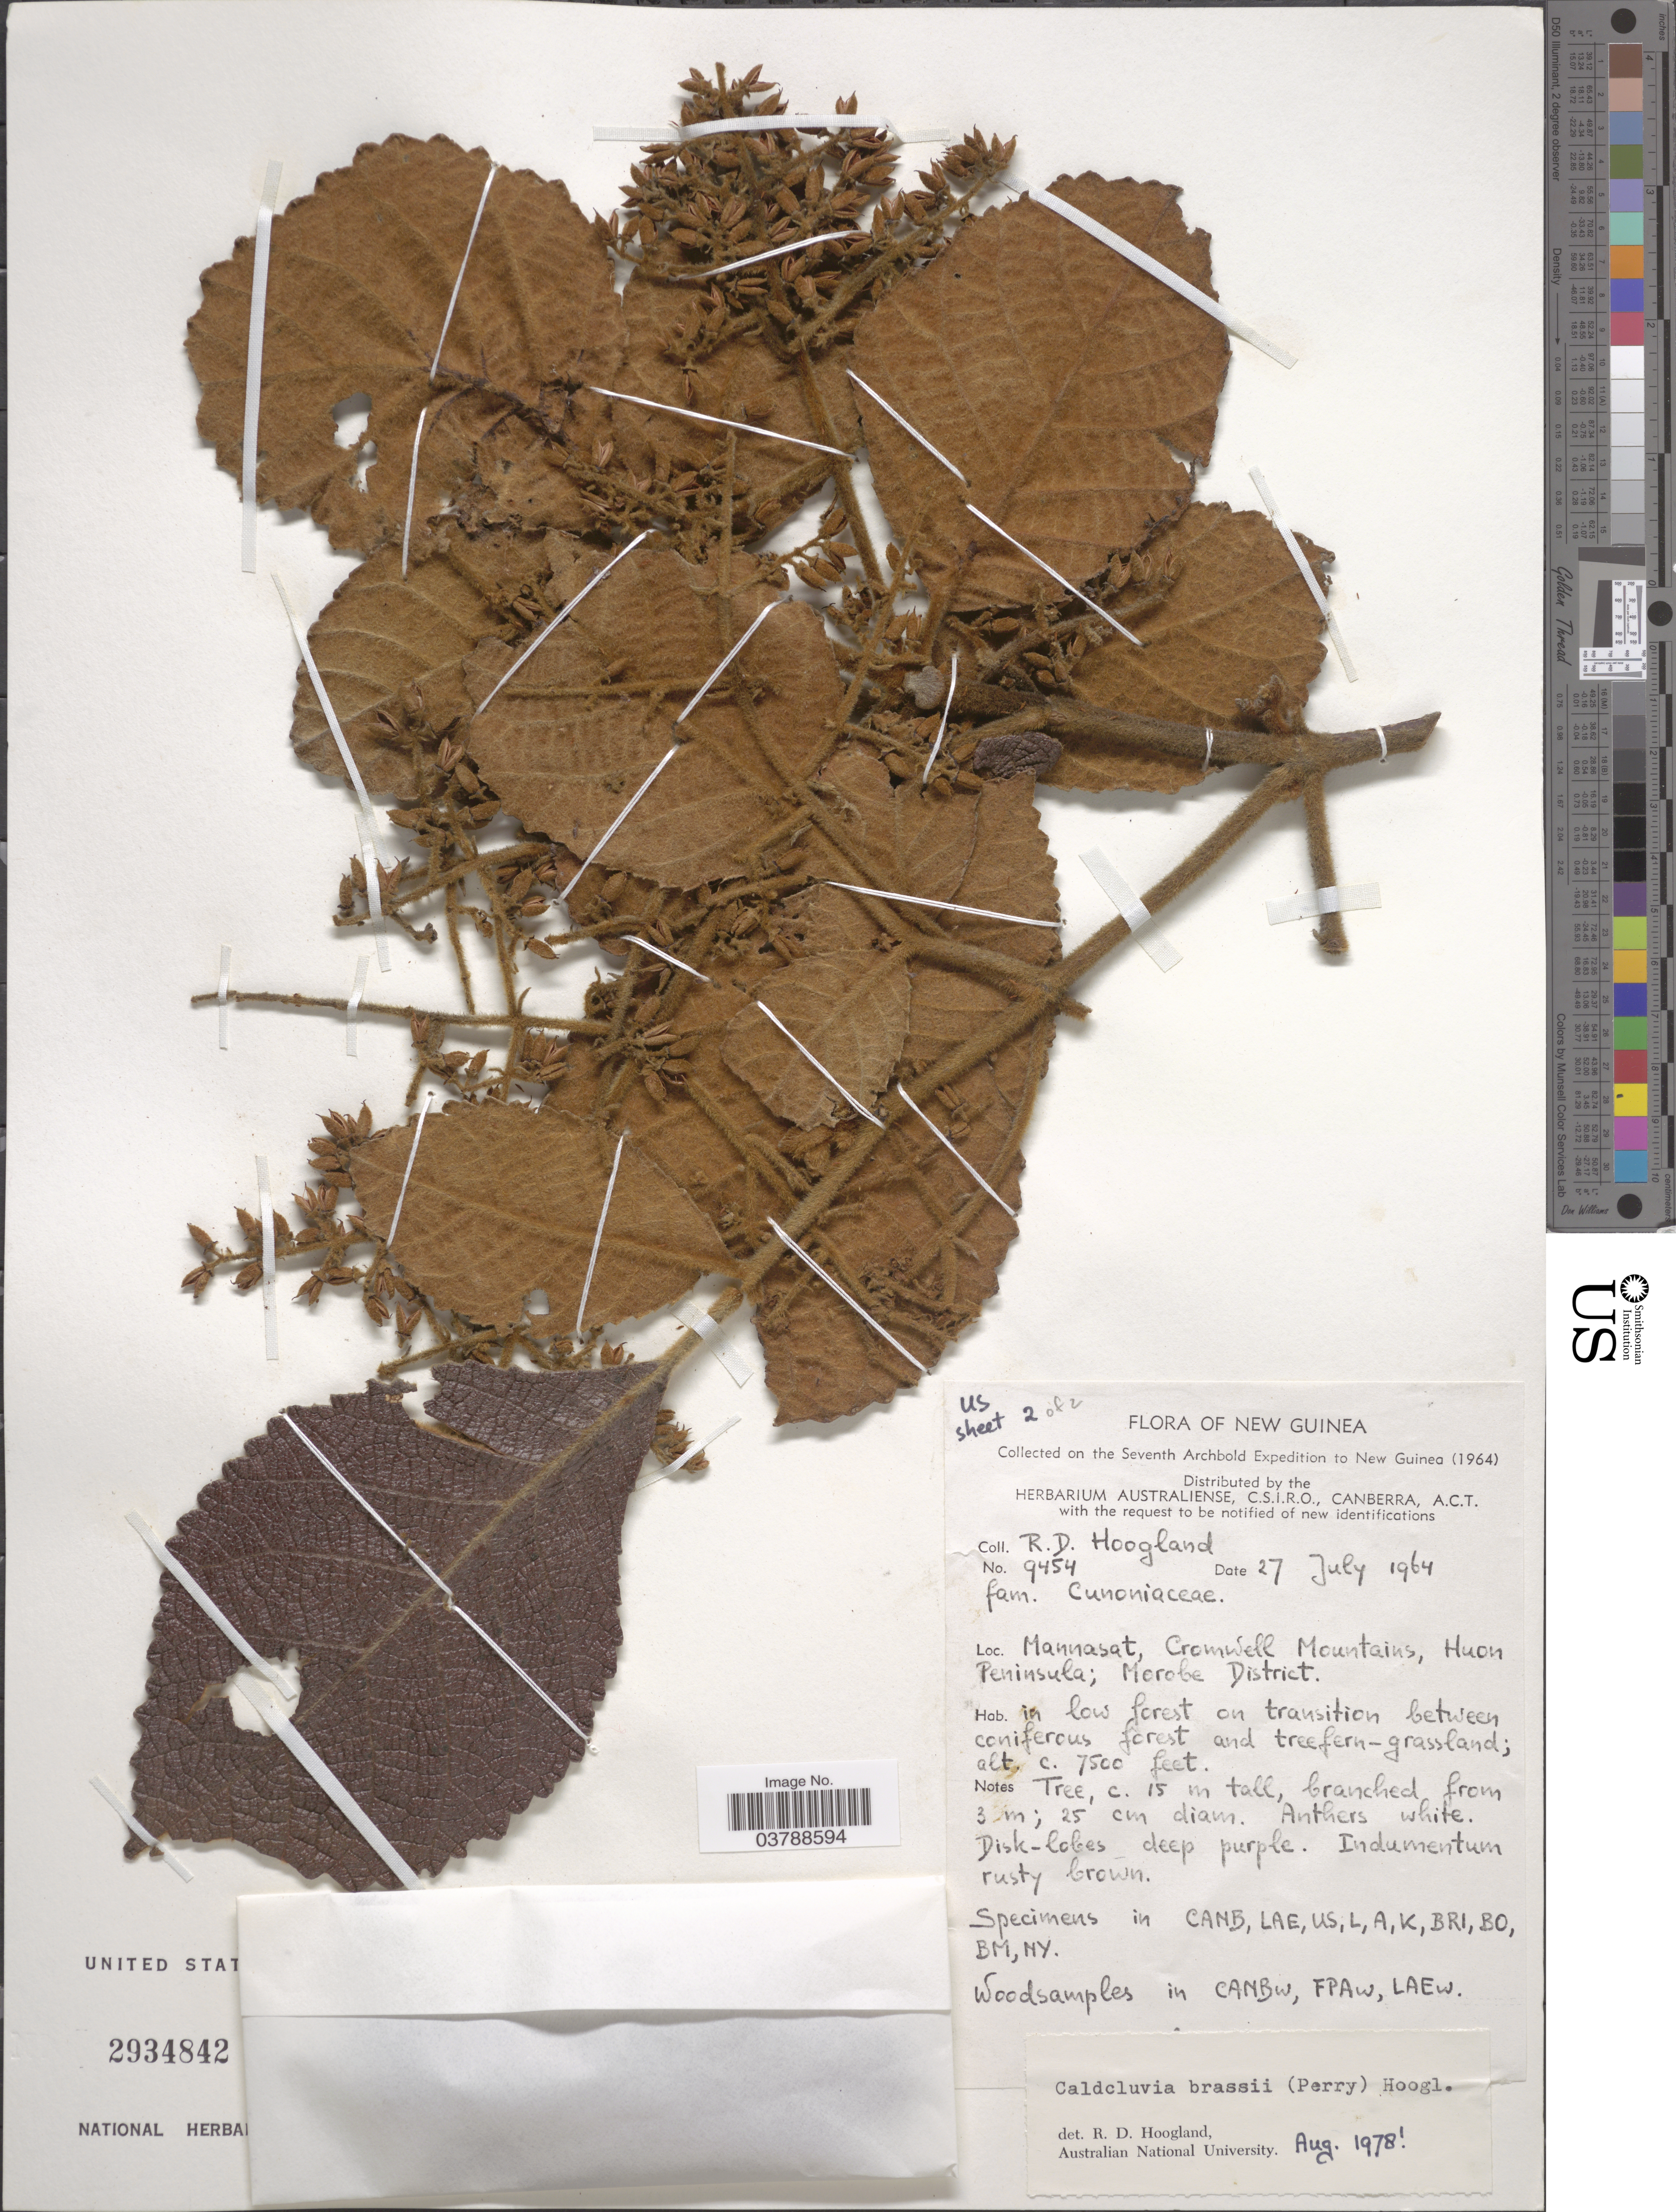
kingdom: Plantae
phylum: Tracheophyta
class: Magnoliopsida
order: Oxalidales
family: Cunoniaceae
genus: Caldcluvia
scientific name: Caldcluvia brassii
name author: (L.M. Perry) Hoogland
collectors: R. D. Hoogland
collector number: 9454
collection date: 1964-07-27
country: Papua New Guinea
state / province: Morobe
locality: New Guinea. Mannasat, Cromwell Mountains, Huon Peninsula; Morobe District.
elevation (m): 2286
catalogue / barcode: US 2934842